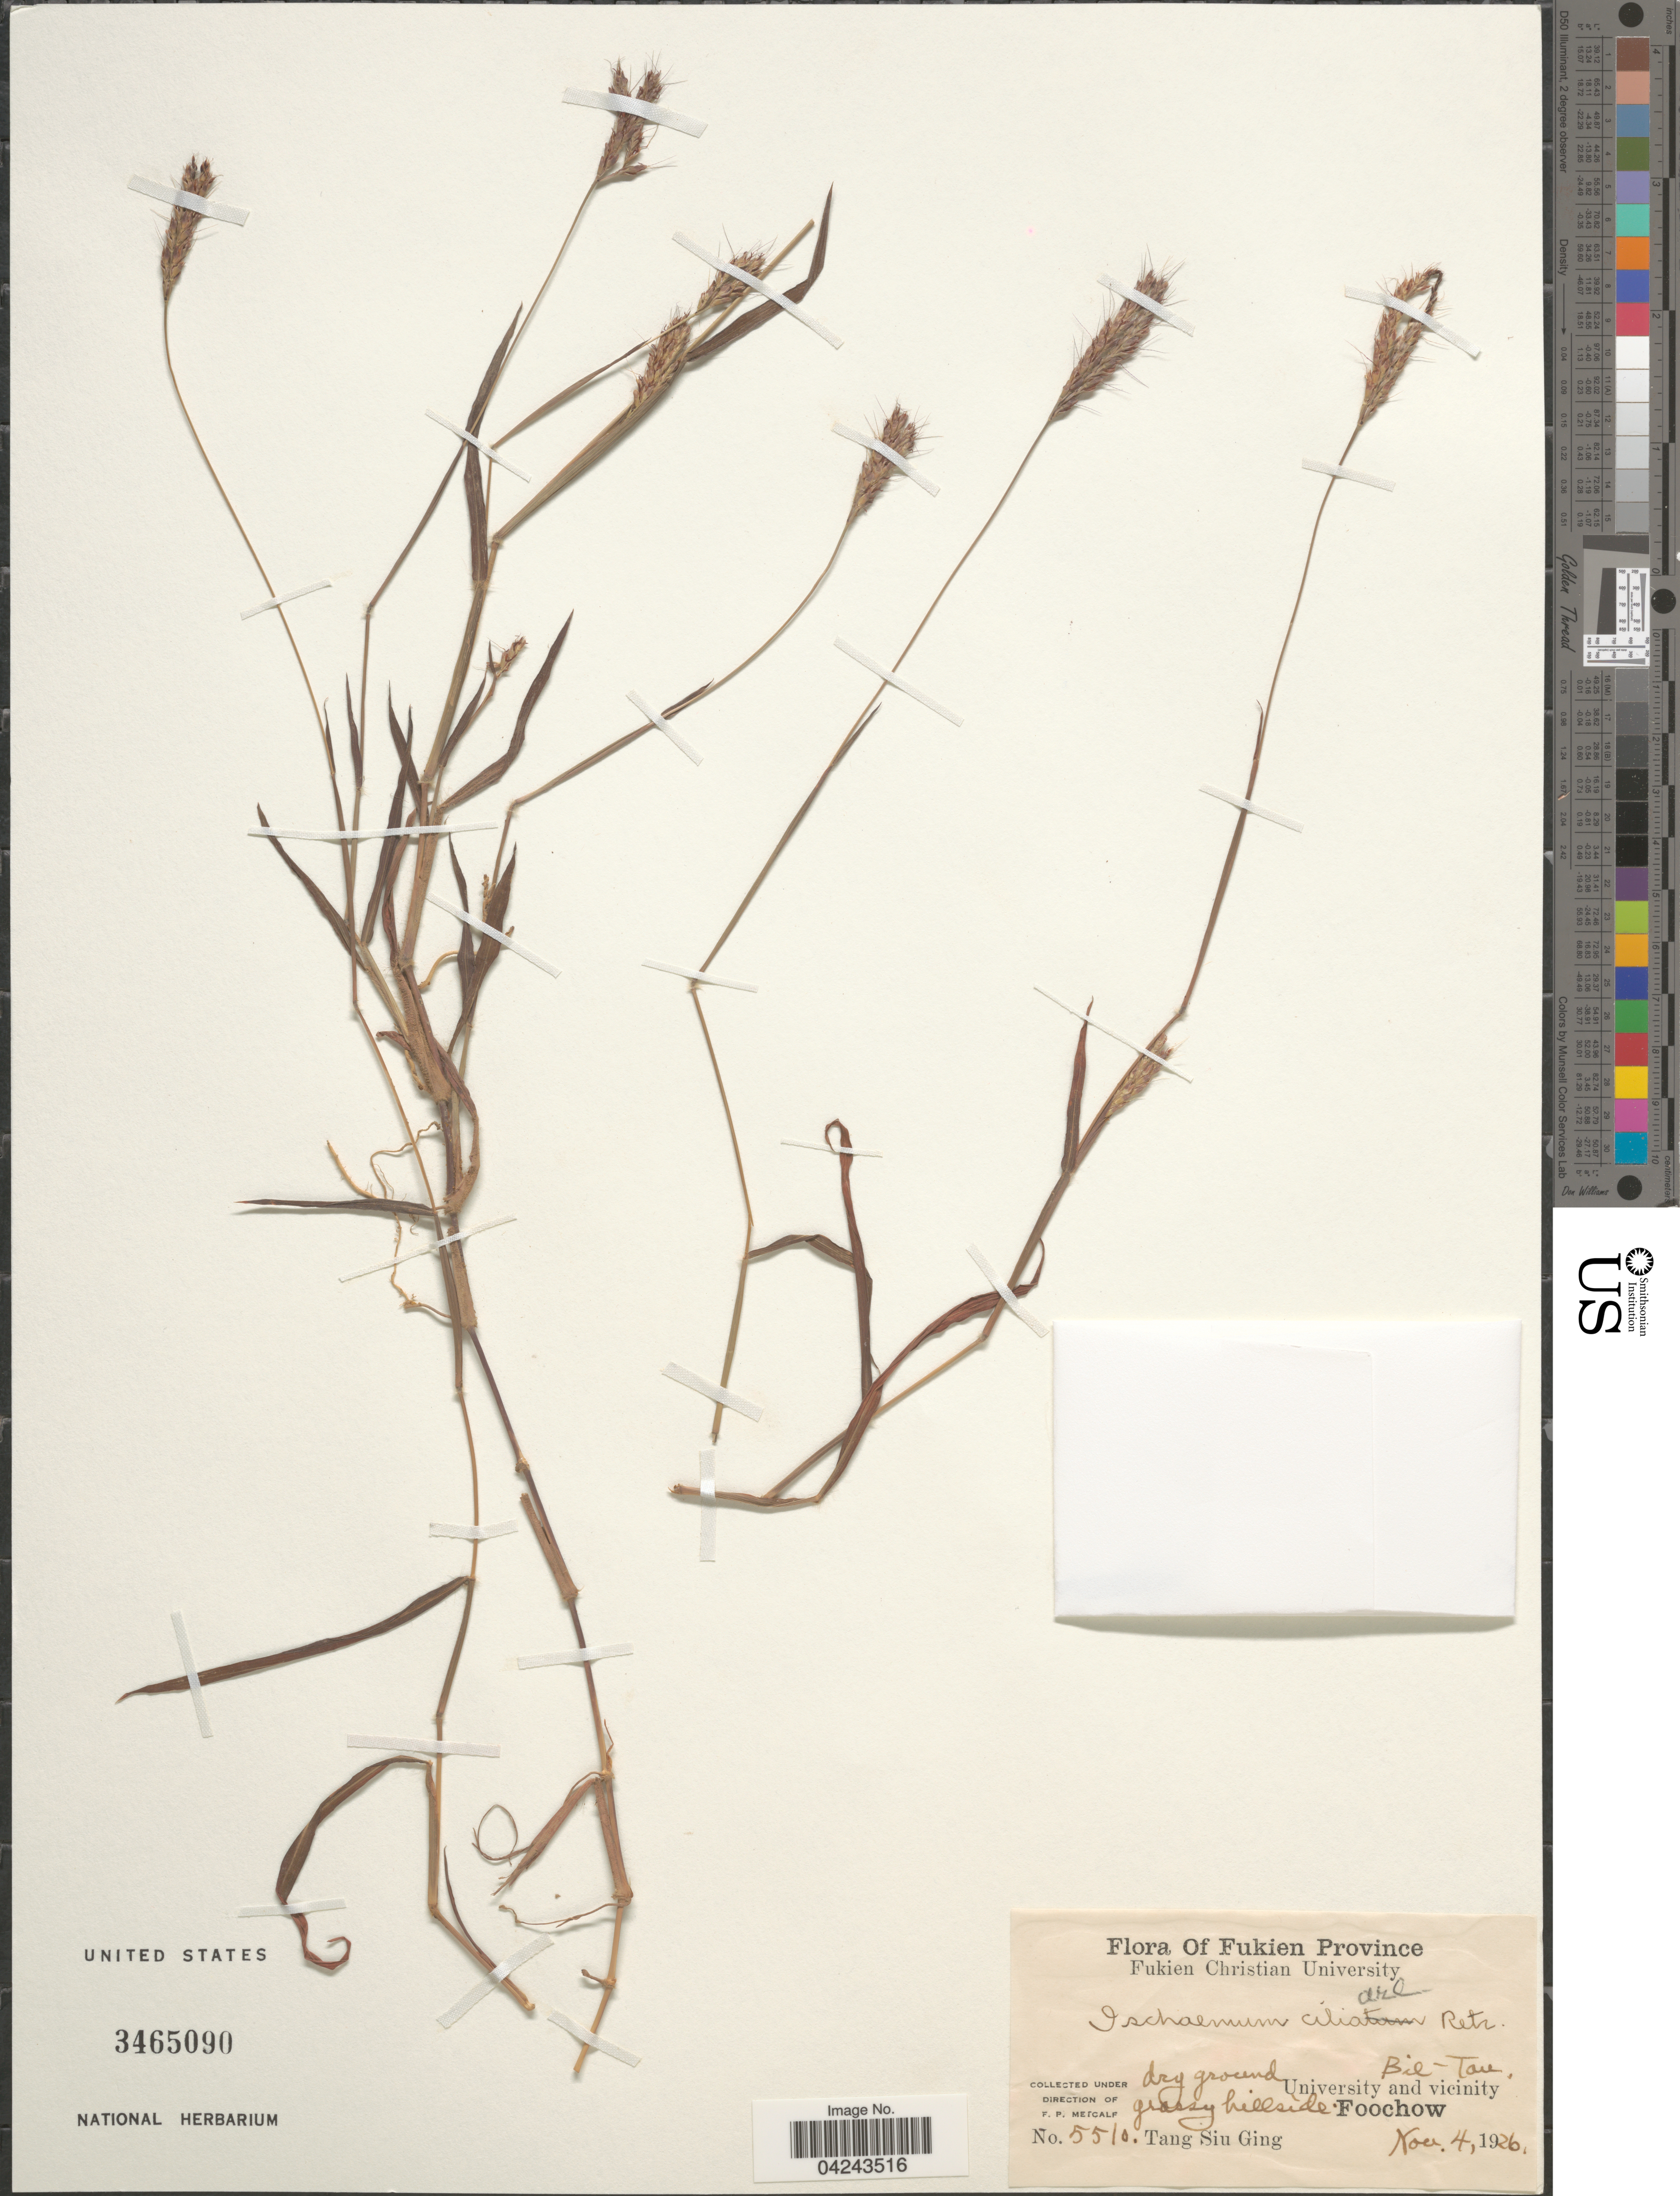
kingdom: Plantae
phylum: Tracheophyta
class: Liliopsida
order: Poales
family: Poaceae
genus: Ischaemum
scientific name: Ischaemum ciliare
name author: Retz.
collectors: T. Ging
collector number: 5510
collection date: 1926-11-04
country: China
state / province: Fujian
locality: Fukien Province. Dry ground Bil-Tau, University and vicinity. Grassy hillside. Foochow.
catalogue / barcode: US 3465090